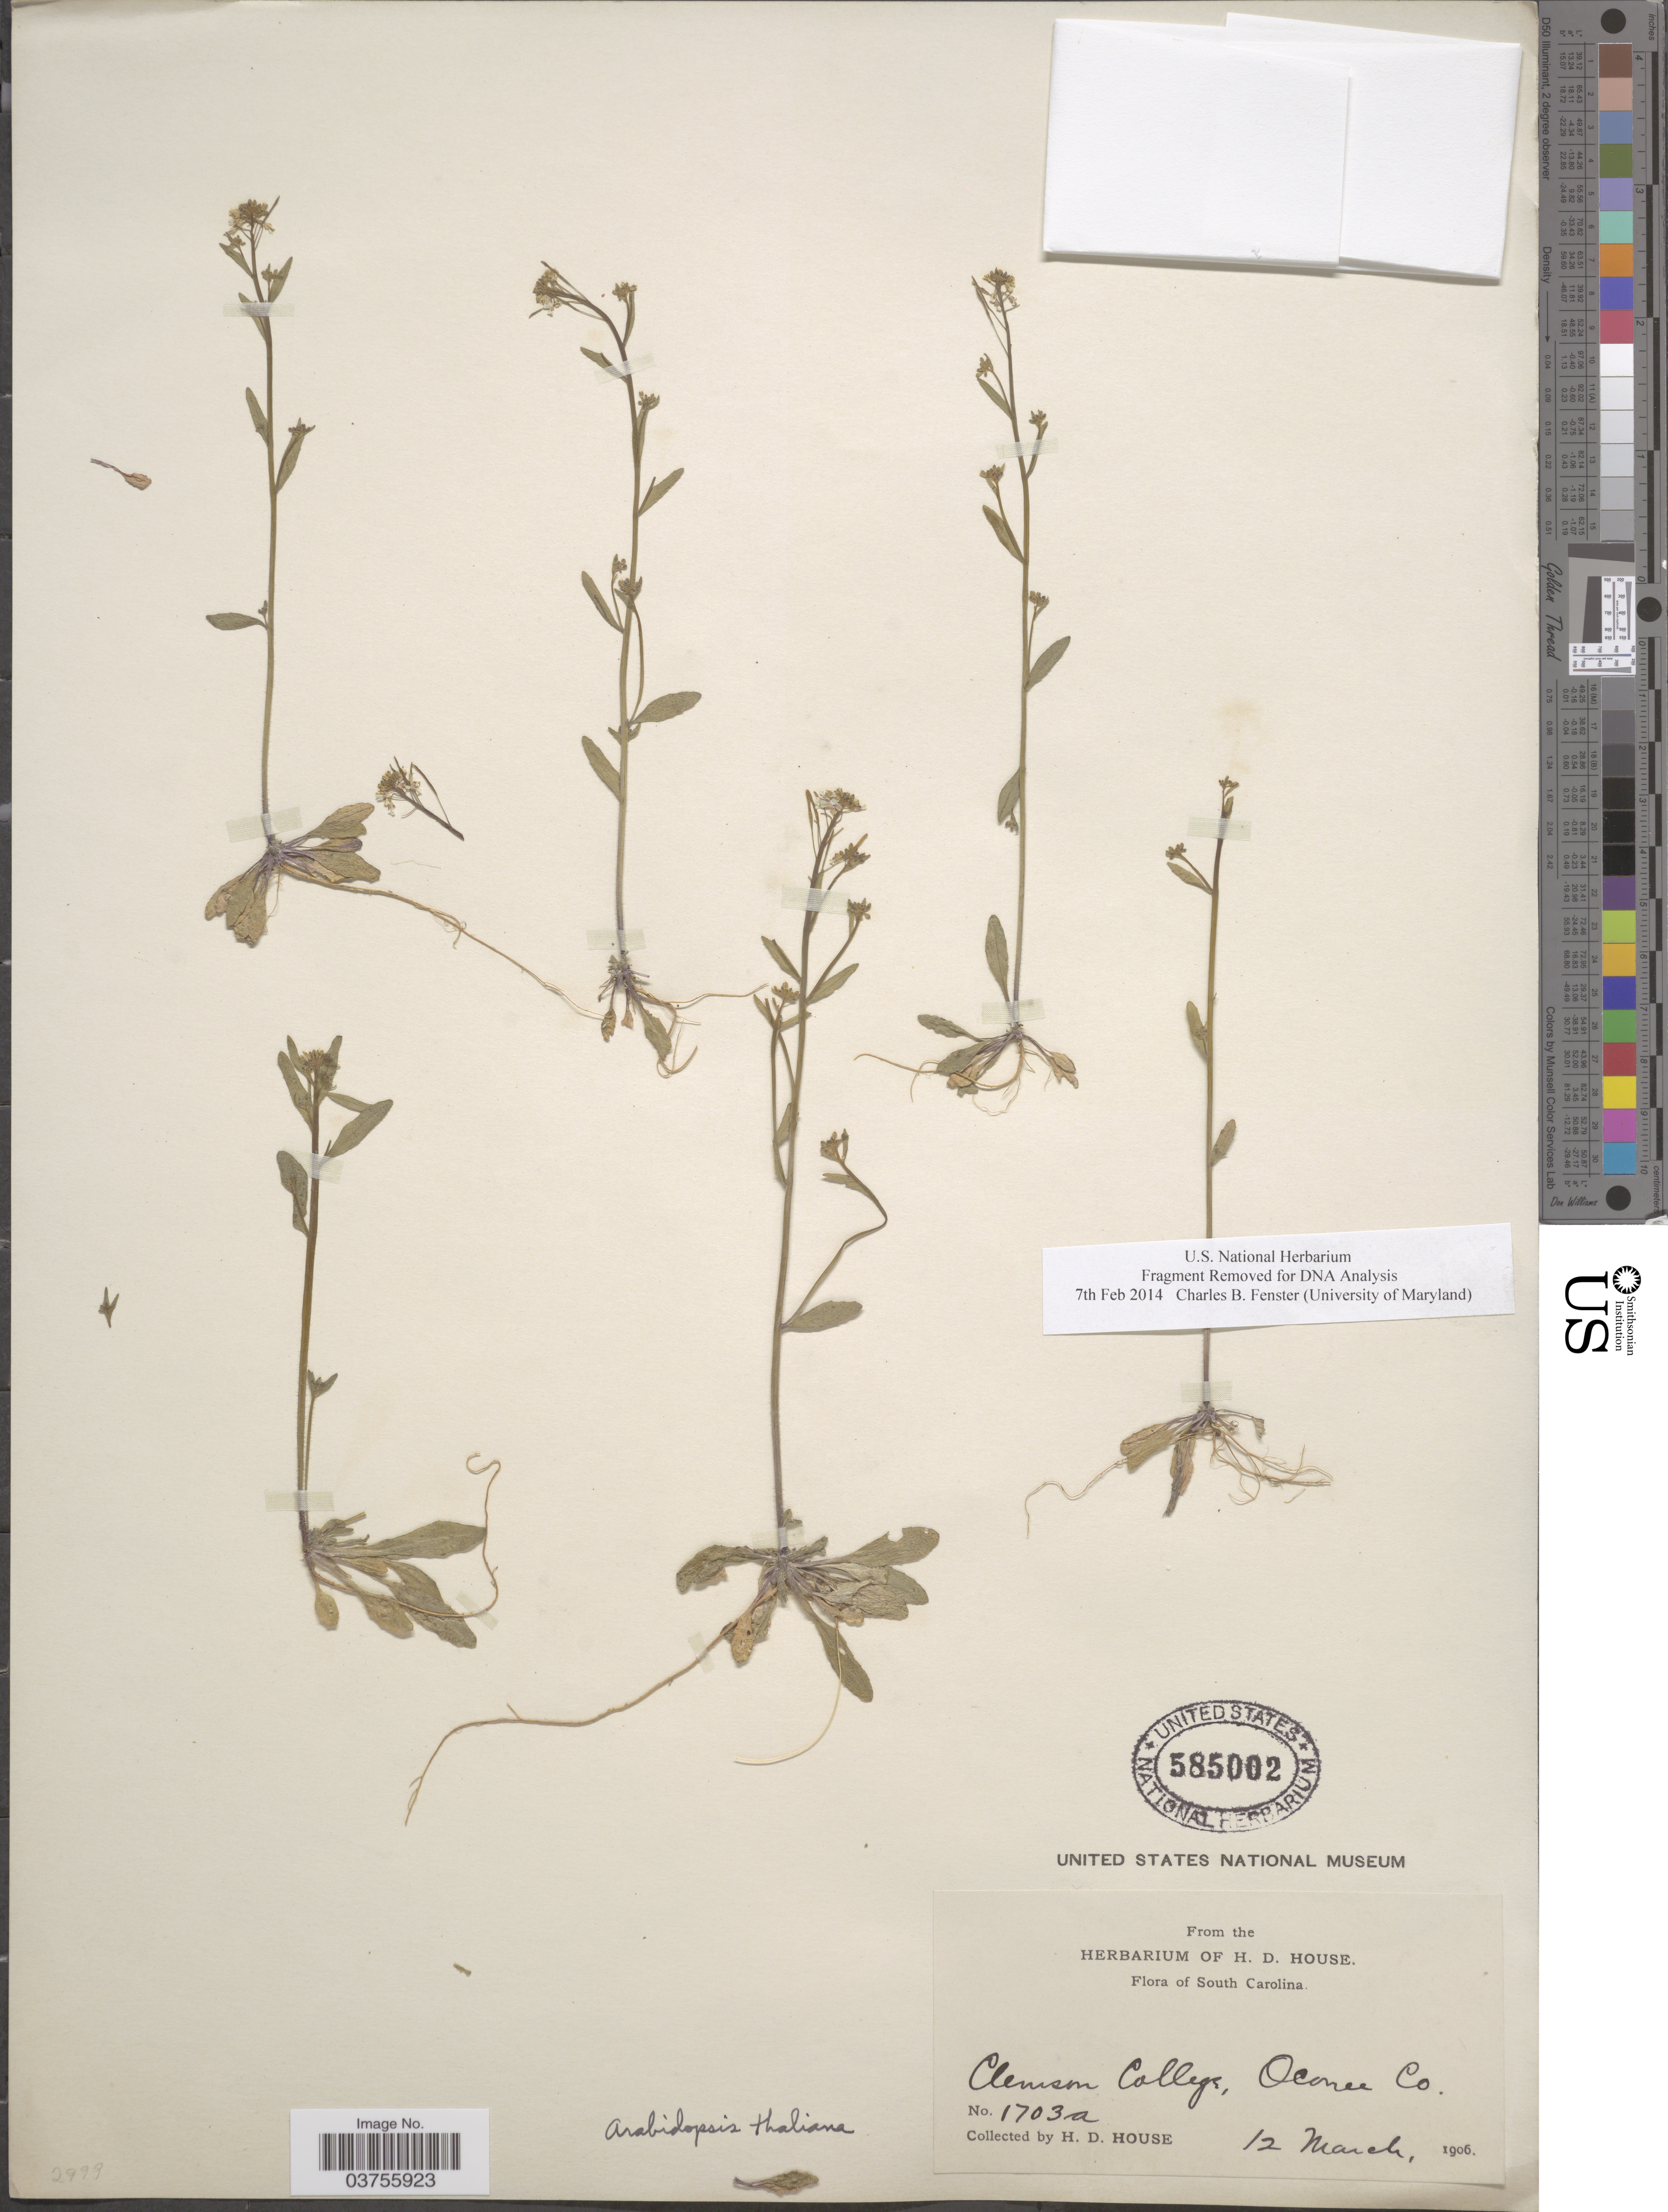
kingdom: Plantae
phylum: Tracheophyta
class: Magnoliopsida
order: Brassicales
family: Brassicaceae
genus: Arabidopsis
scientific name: Arabidopsis thaliana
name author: (L.) Heynh.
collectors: H. D. House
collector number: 1703a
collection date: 1906-03-12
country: United States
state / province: South Carolina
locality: Clemson College, Oconee Co.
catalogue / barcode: US 585002